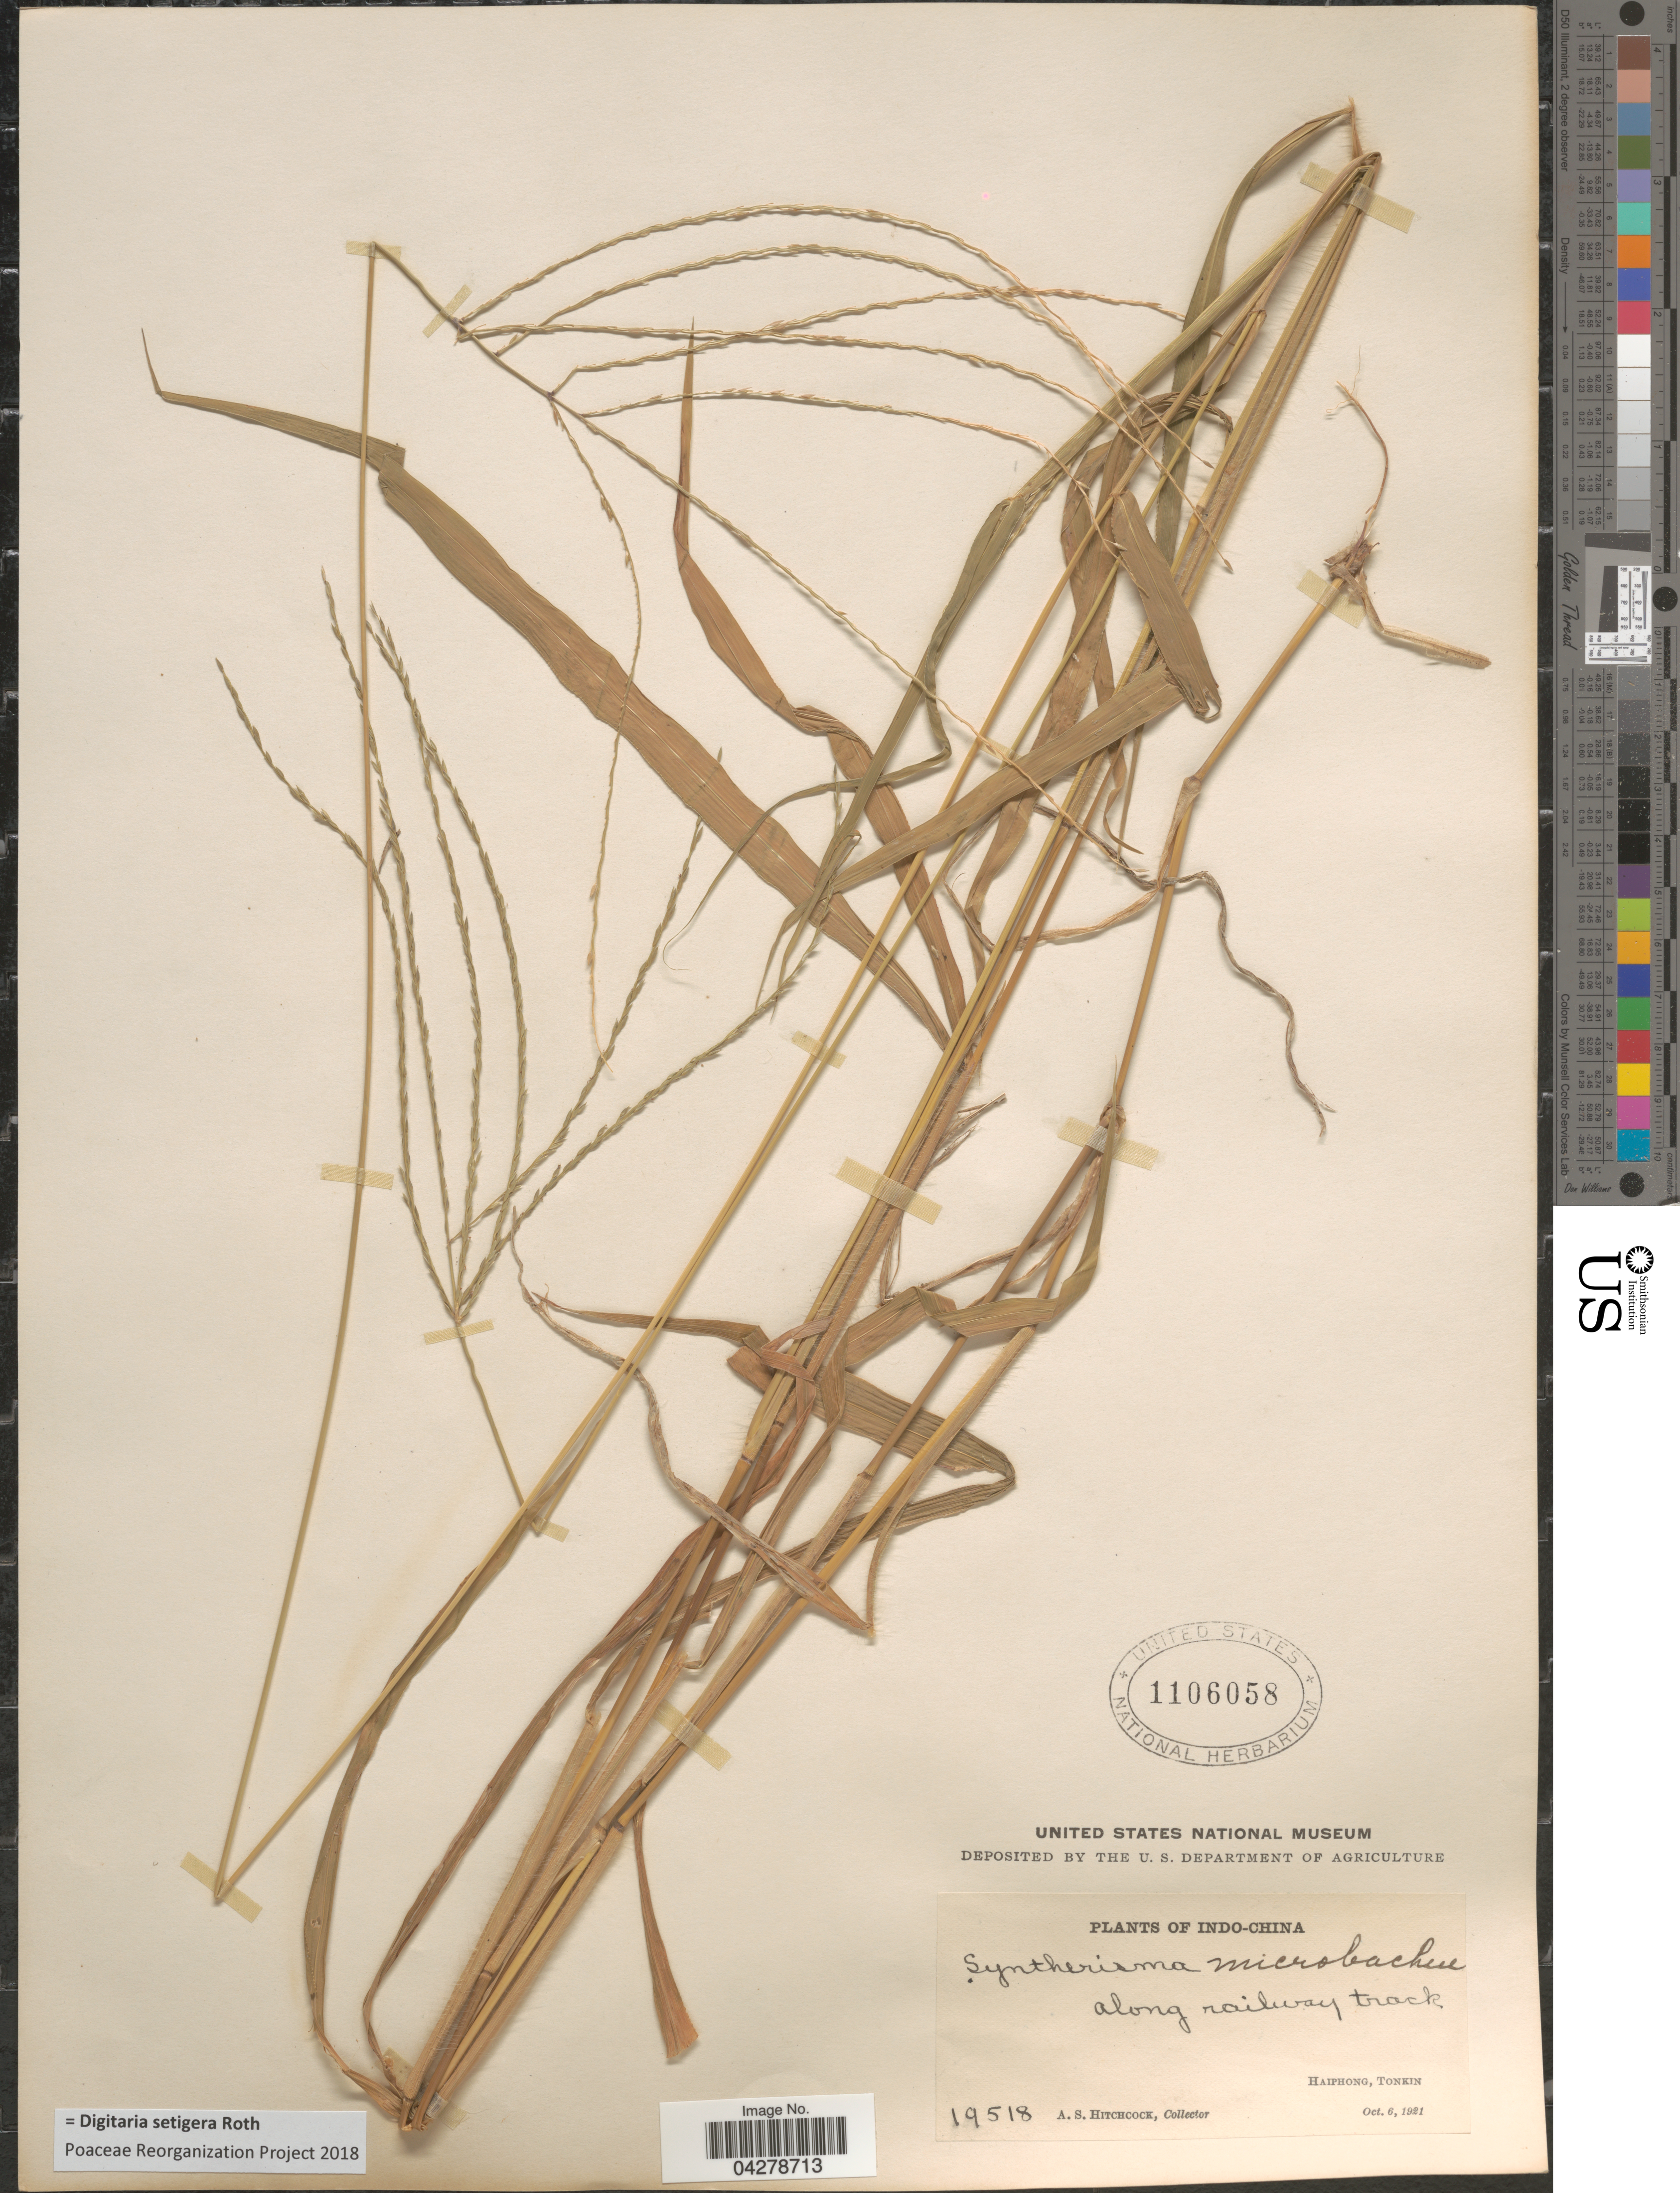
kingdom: Plantae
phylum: Tracheophyta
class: Liliopsida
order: Poales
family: Poaceae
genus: Digitaria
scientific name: Digitaria setigera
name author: Roth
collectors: A. S. Hitchcock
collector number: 19518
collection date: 1921-10-06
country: Vietnam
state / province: Hai Phong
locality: Along railway track. Haiphong, Tonkin.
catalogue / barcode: US 1106058